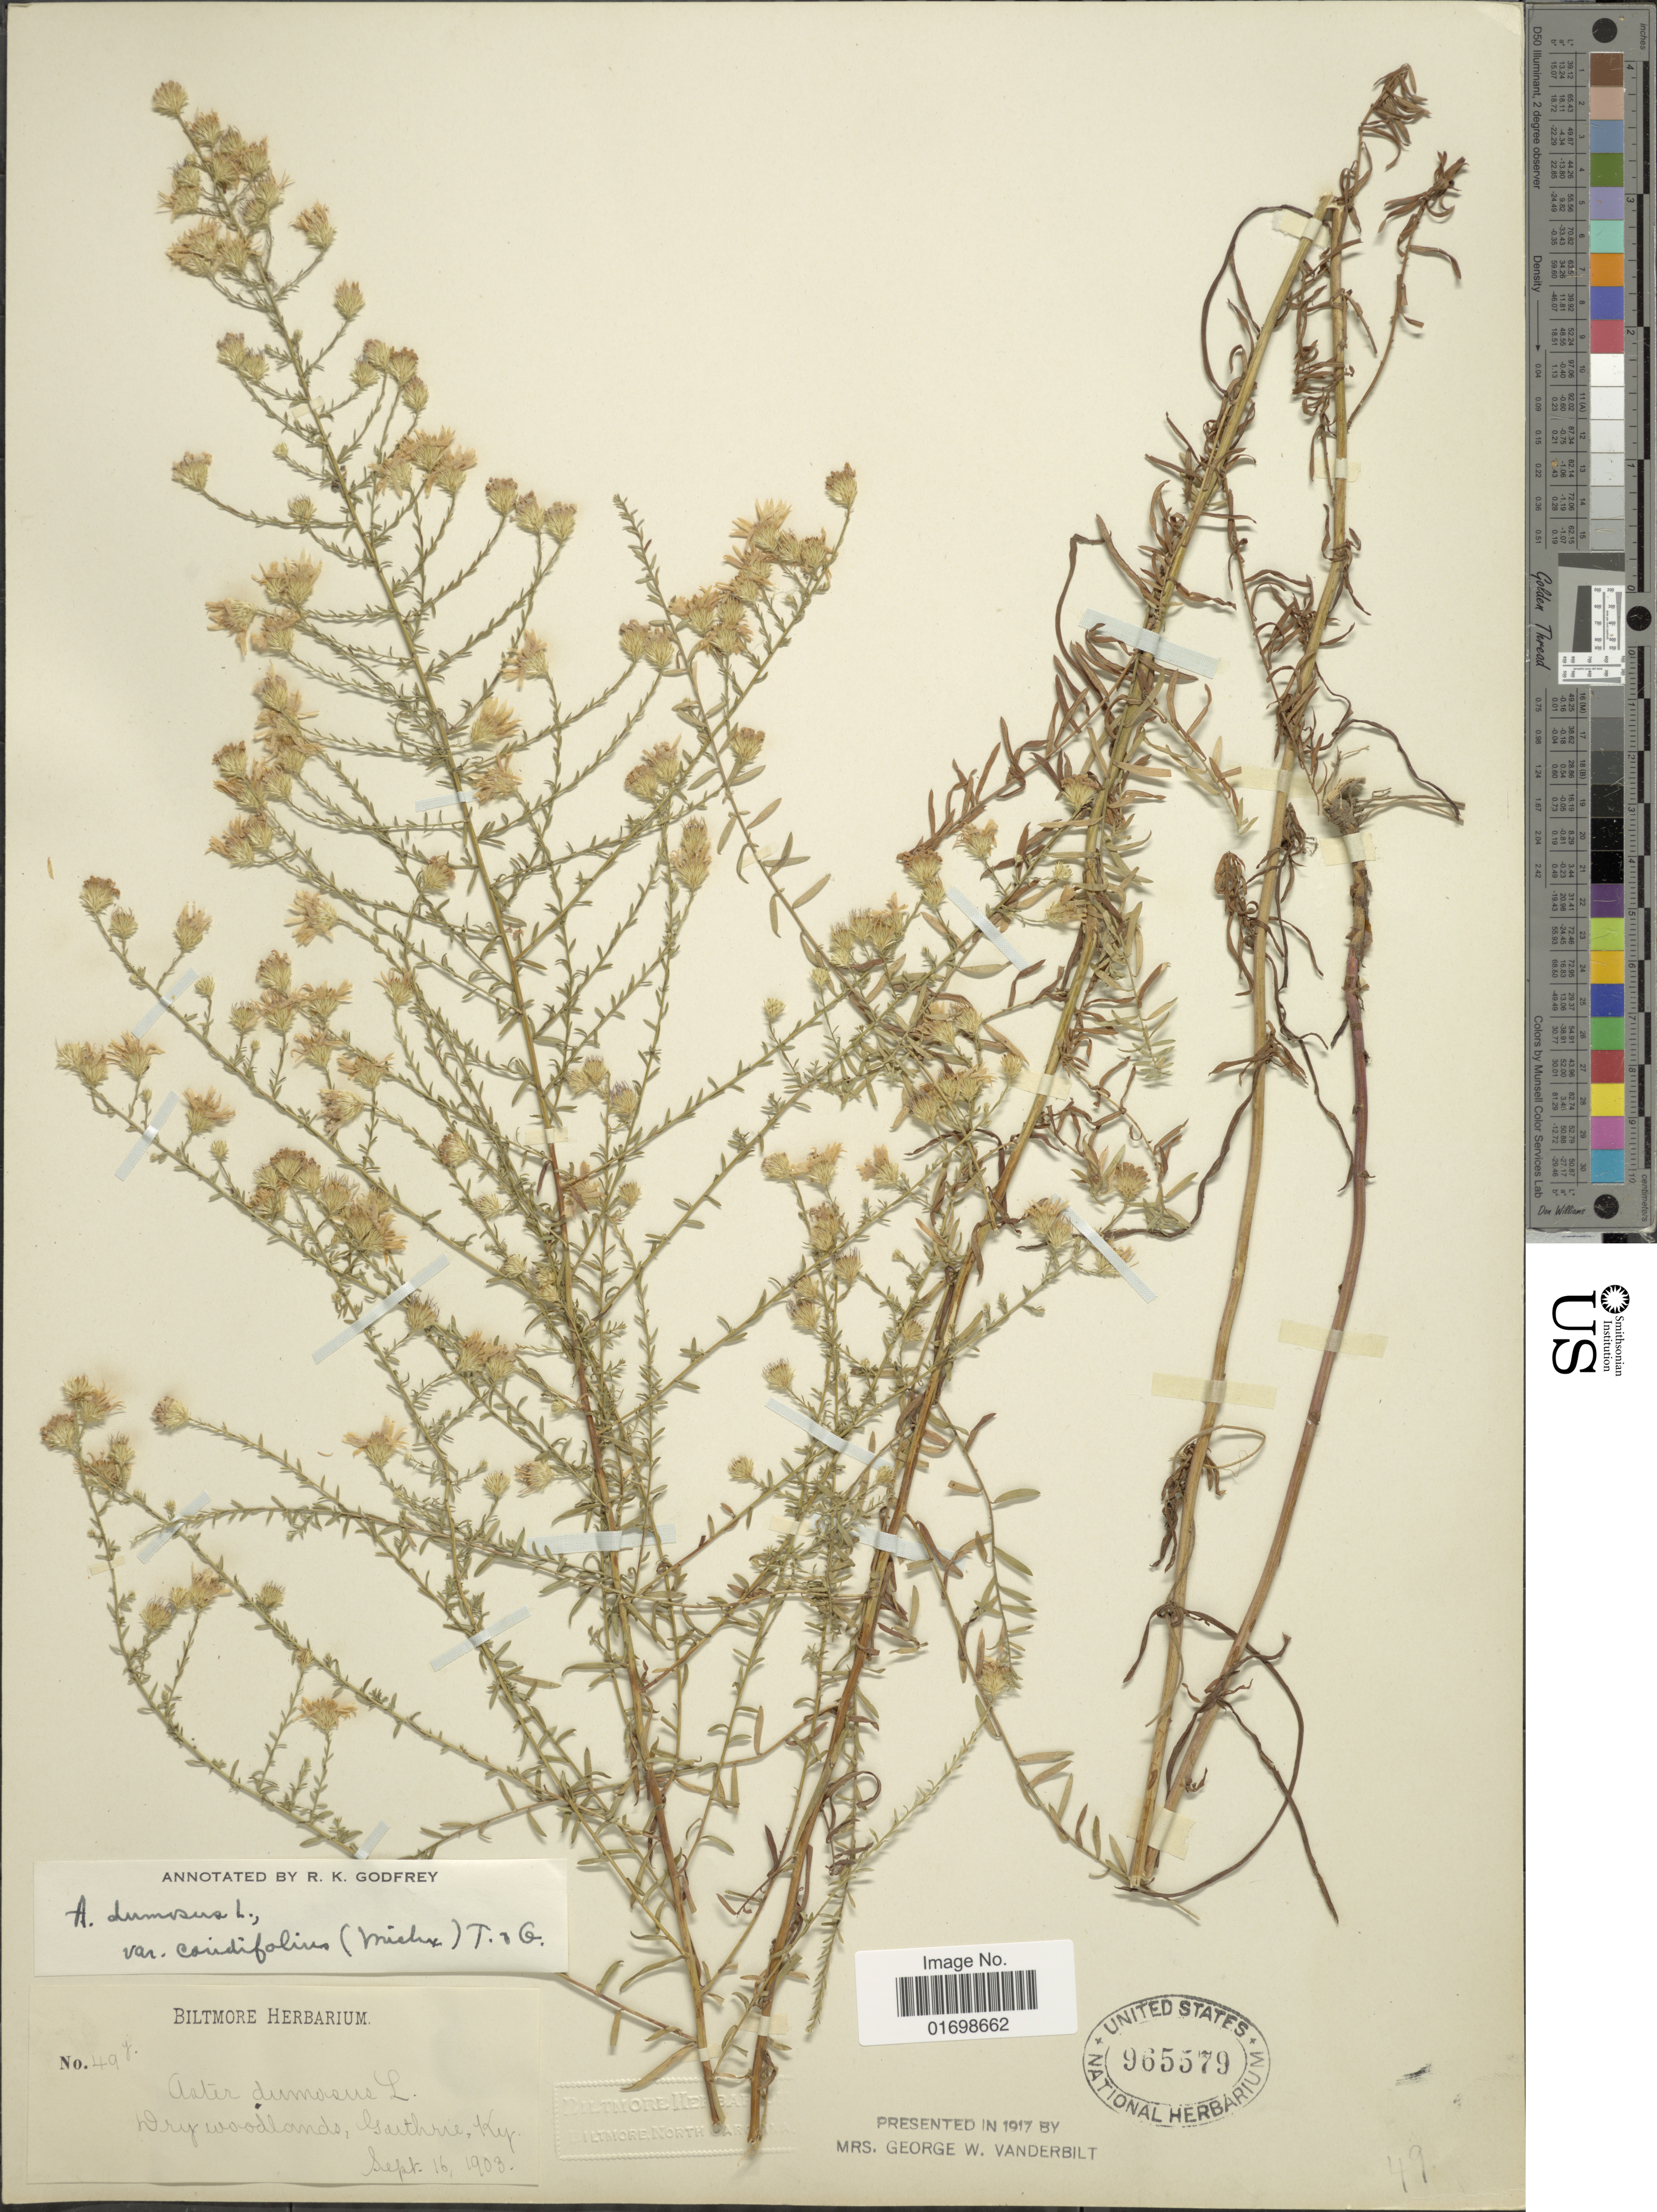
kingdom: Plantae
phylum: Tracheophyta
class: Magnoliopsida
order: Asterales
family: Asteraceae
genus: Symphyotrichum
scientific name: Symphyotrichum dumosum var. coridifolium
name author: (Michx.) Semple et al.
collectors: ex herb. Biltmore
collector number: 49g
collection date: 1903-09-16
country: United States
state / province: Kentucky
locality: Guthrie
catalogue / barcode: US 965579